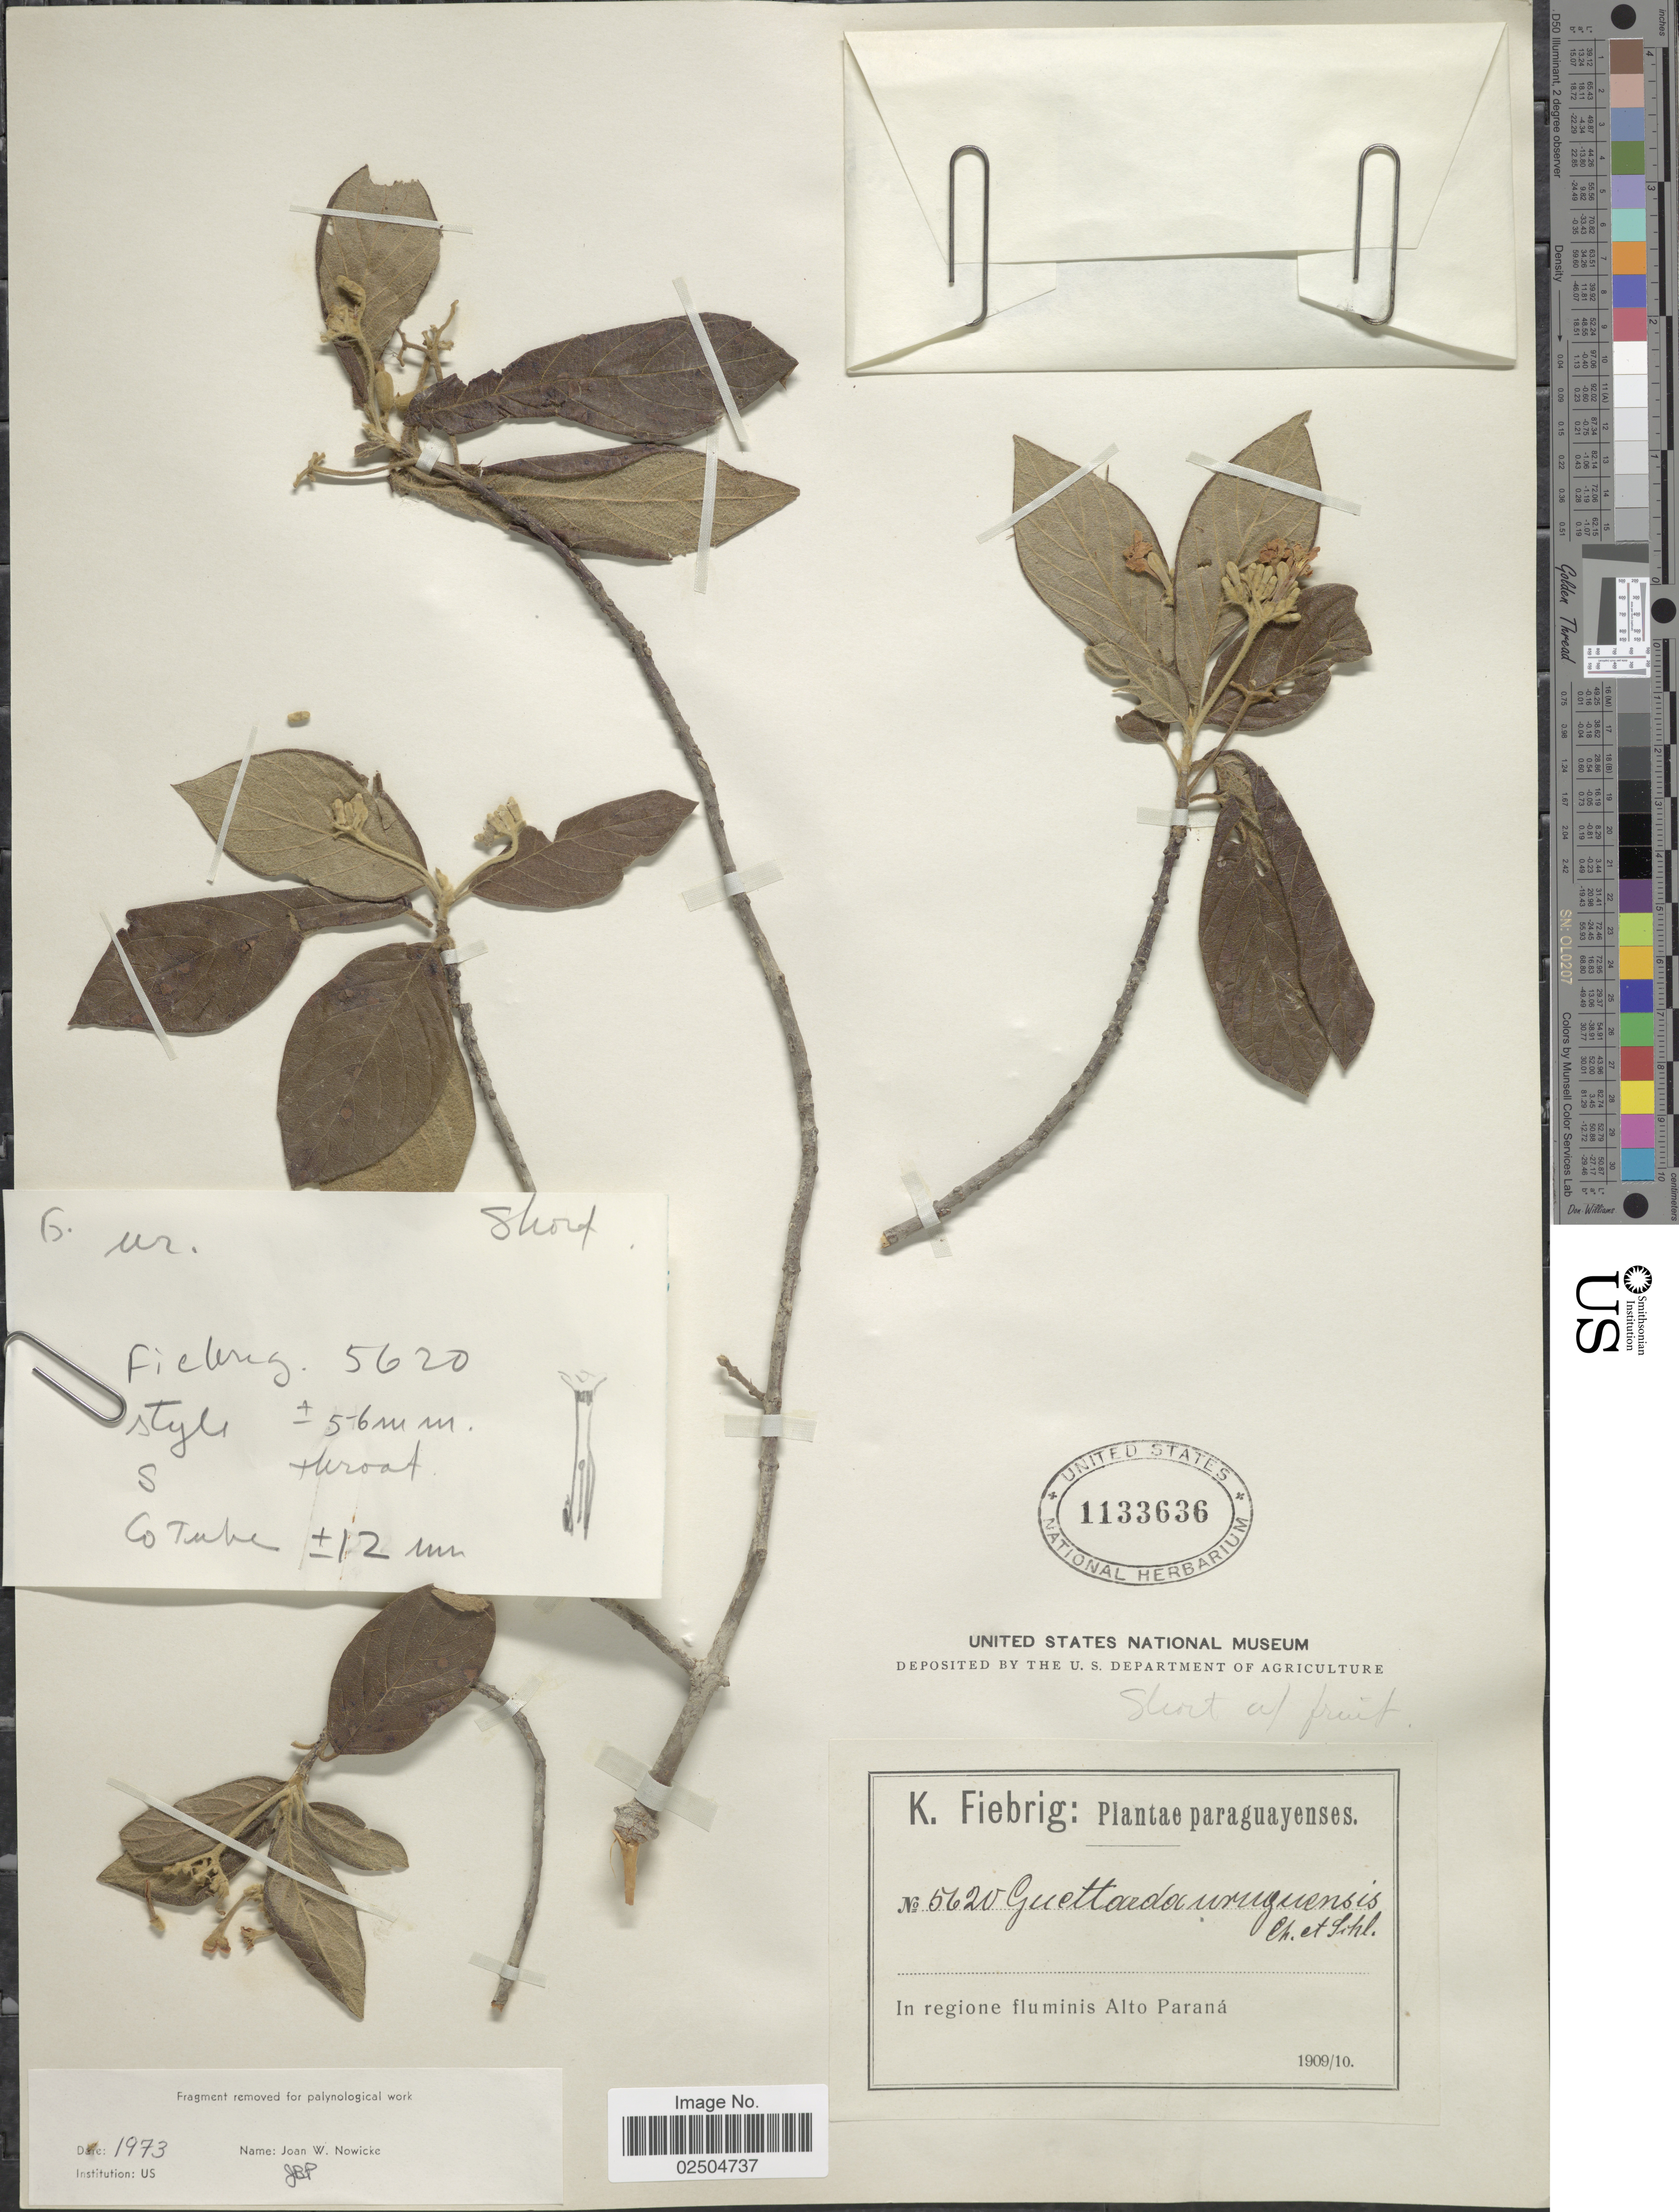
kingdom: Plantae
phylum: Tracheophyta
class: Magnoliopsida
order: Gentianales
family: Rubiaceae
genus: Guettarda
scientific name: Guettarda uruguensis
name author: Cham. & Schltdl.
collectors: K. Fiebrig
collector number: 5620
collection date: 1909/1910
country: Paraguay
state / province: Alto Parana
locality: In regione fluminis Alto Paran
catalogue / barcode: US 1133636